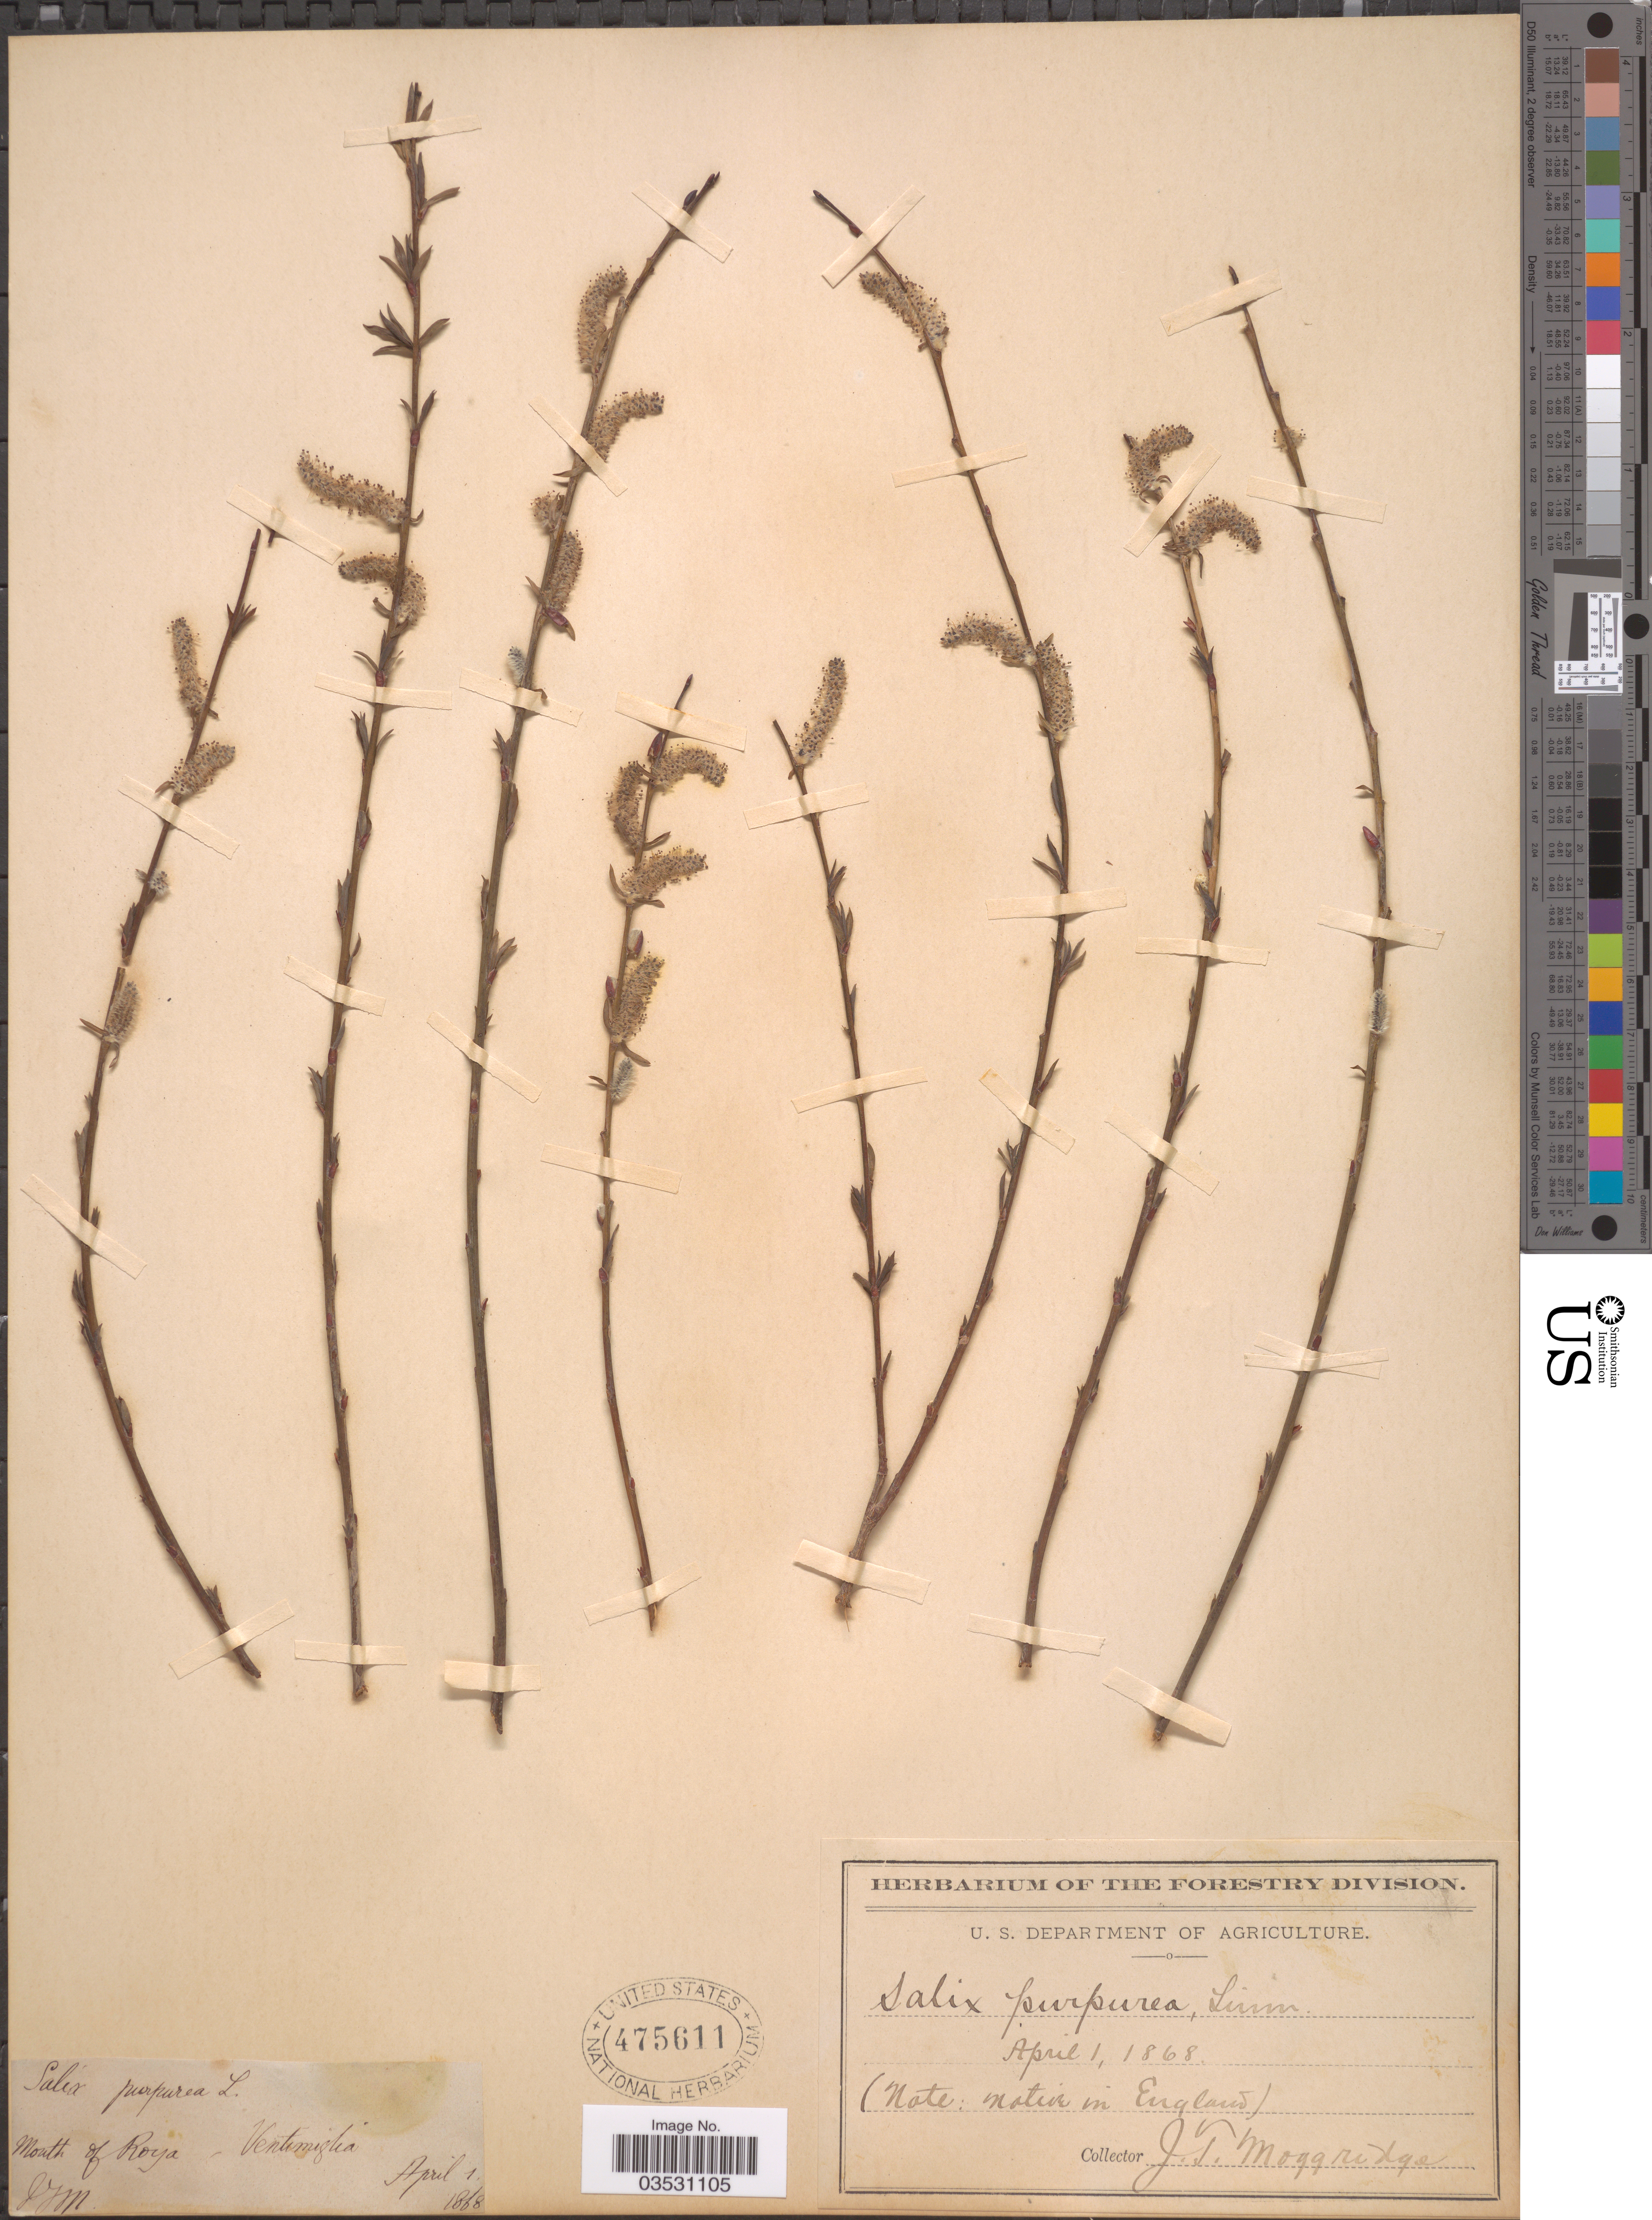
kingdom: Plantae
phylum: Tracheophyta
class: Magnoliopsida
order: Malpighiales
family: Salicaceae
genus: Salix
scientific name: Salix purpurea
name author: L.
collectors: J. T. Moggridge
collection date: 1868-04-01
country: Italy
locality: Mouth of Roya - Ventimiglia. (Note: native in England).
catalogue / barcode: US 475611